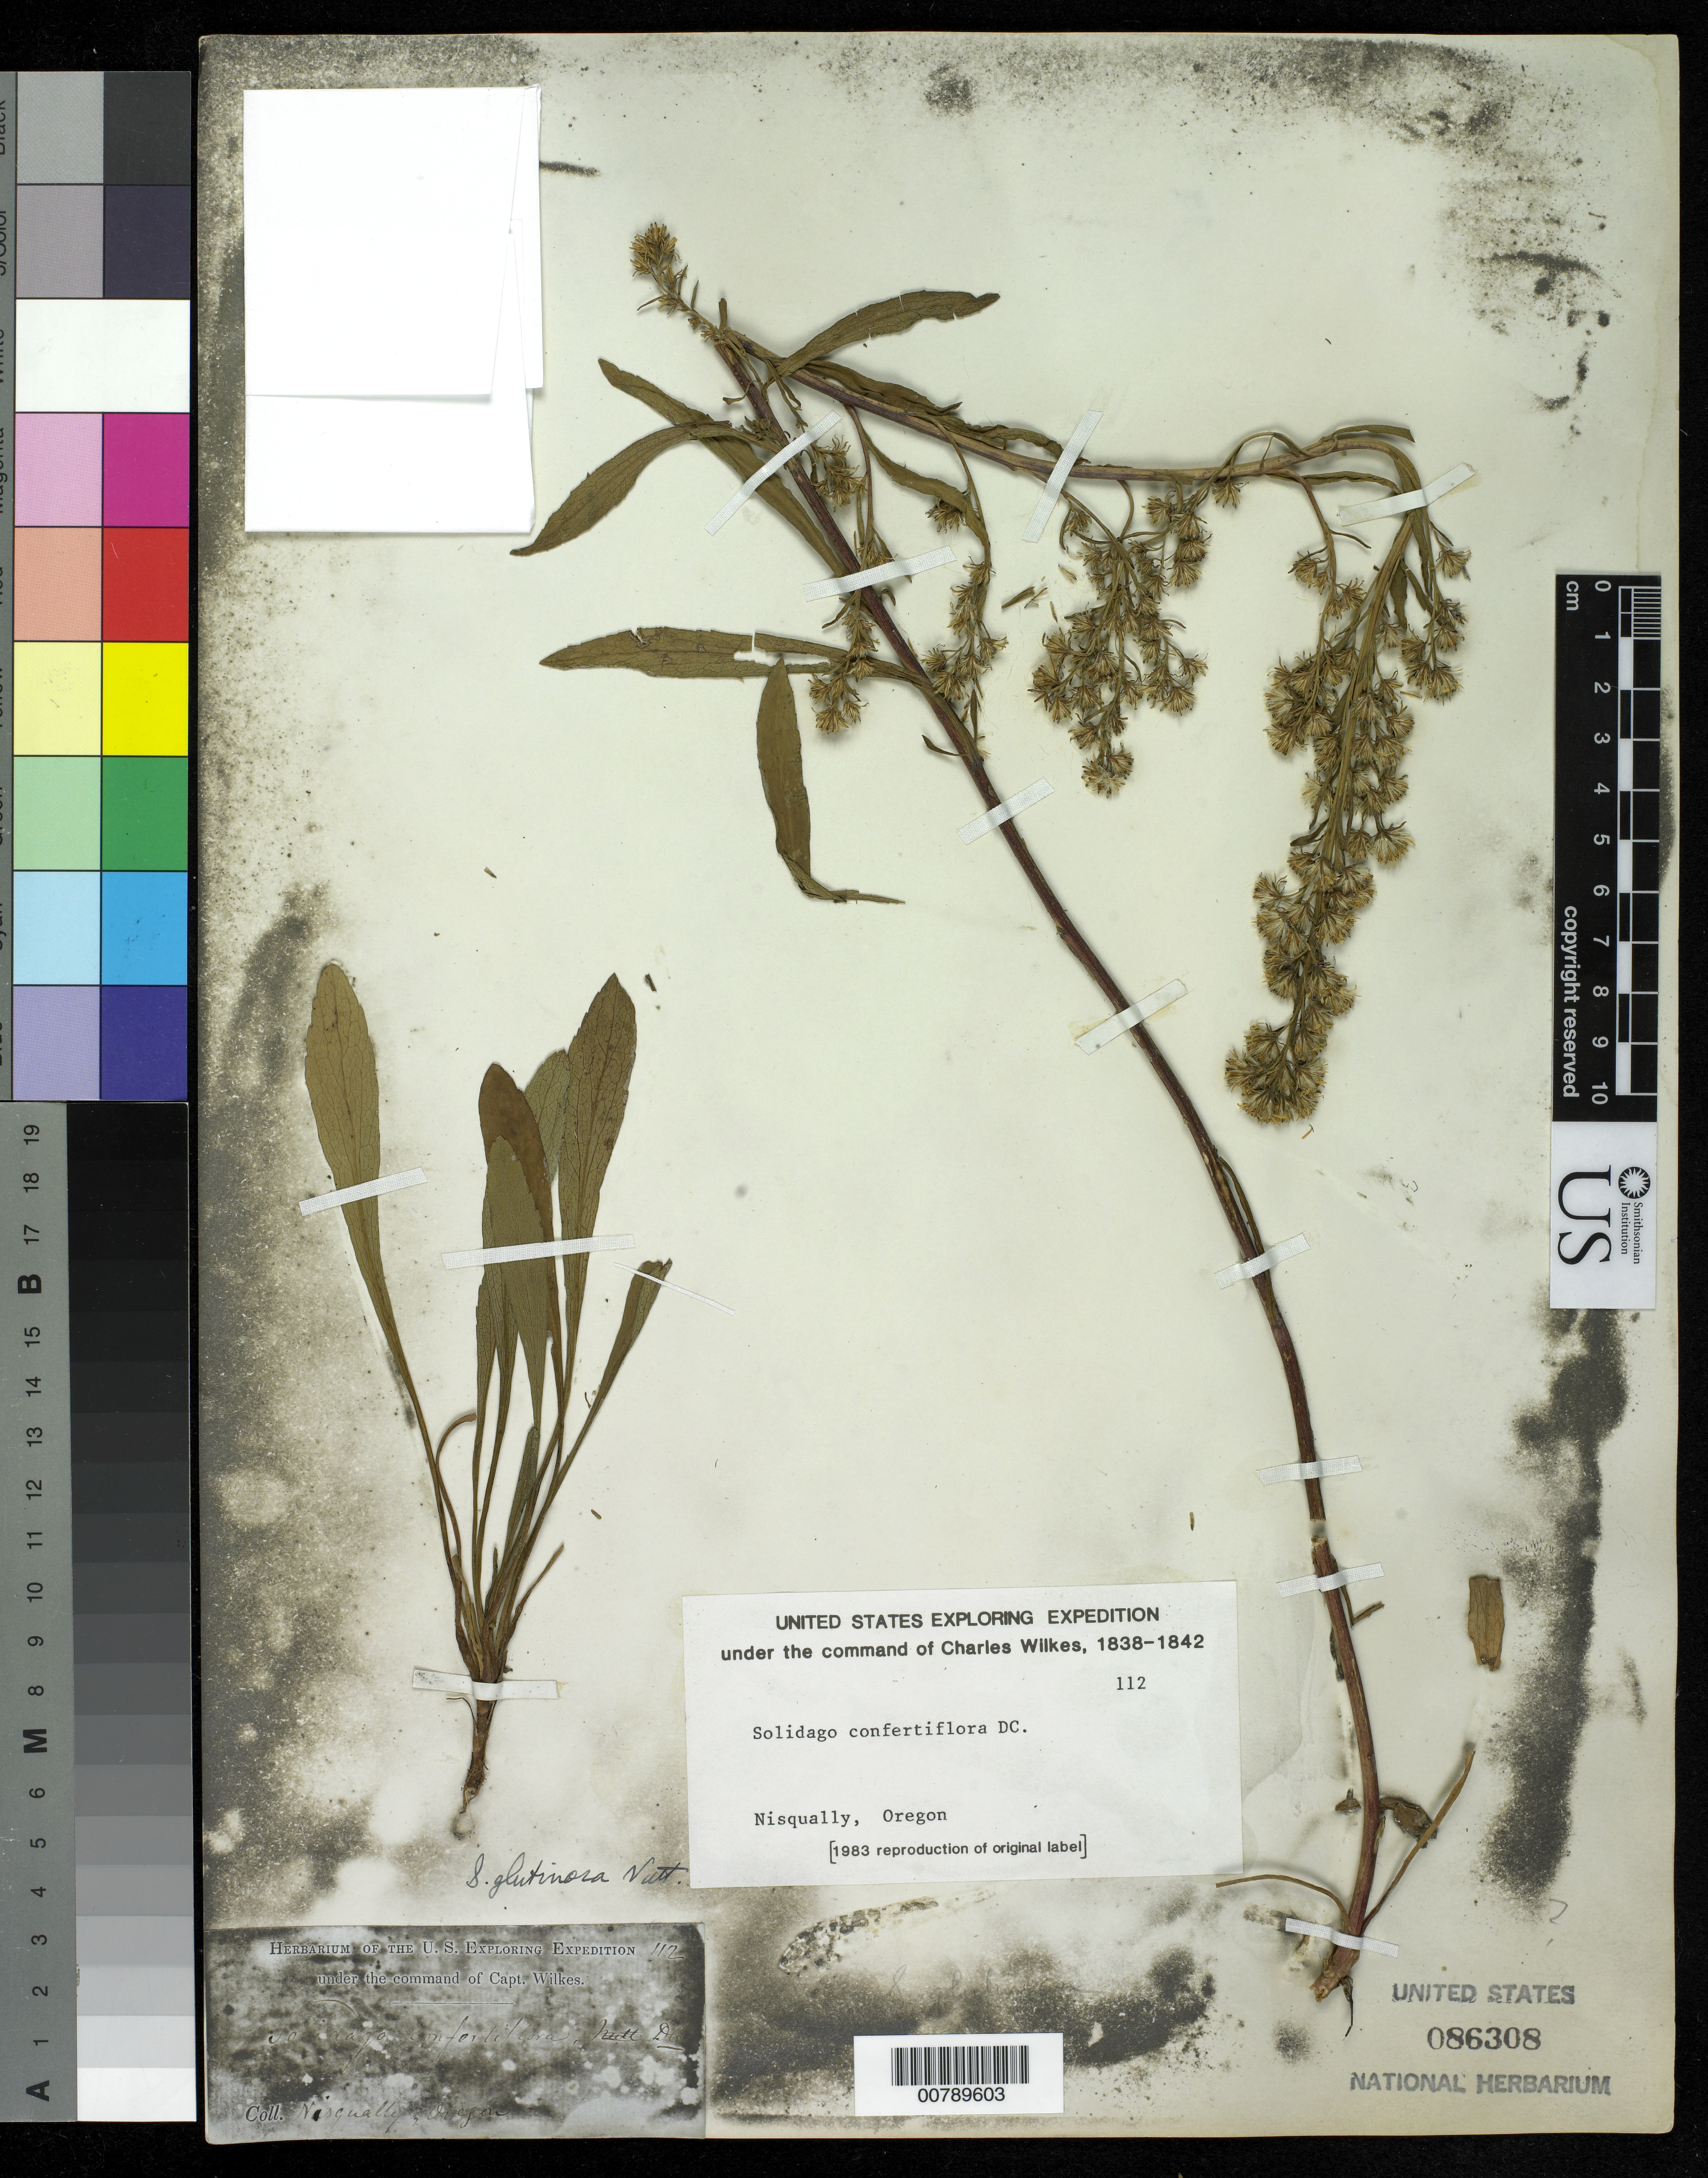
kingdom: Plantae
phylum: Tracheophyta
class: Magnoliopsida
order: Asterales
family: Asteraceae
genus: Solidago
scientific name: Solidago confertiflora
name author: DC.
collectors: Wilkes Explor. Exped.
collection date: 1838/1842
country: United States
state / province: Washington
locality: Nisqually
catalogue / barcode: US 86308